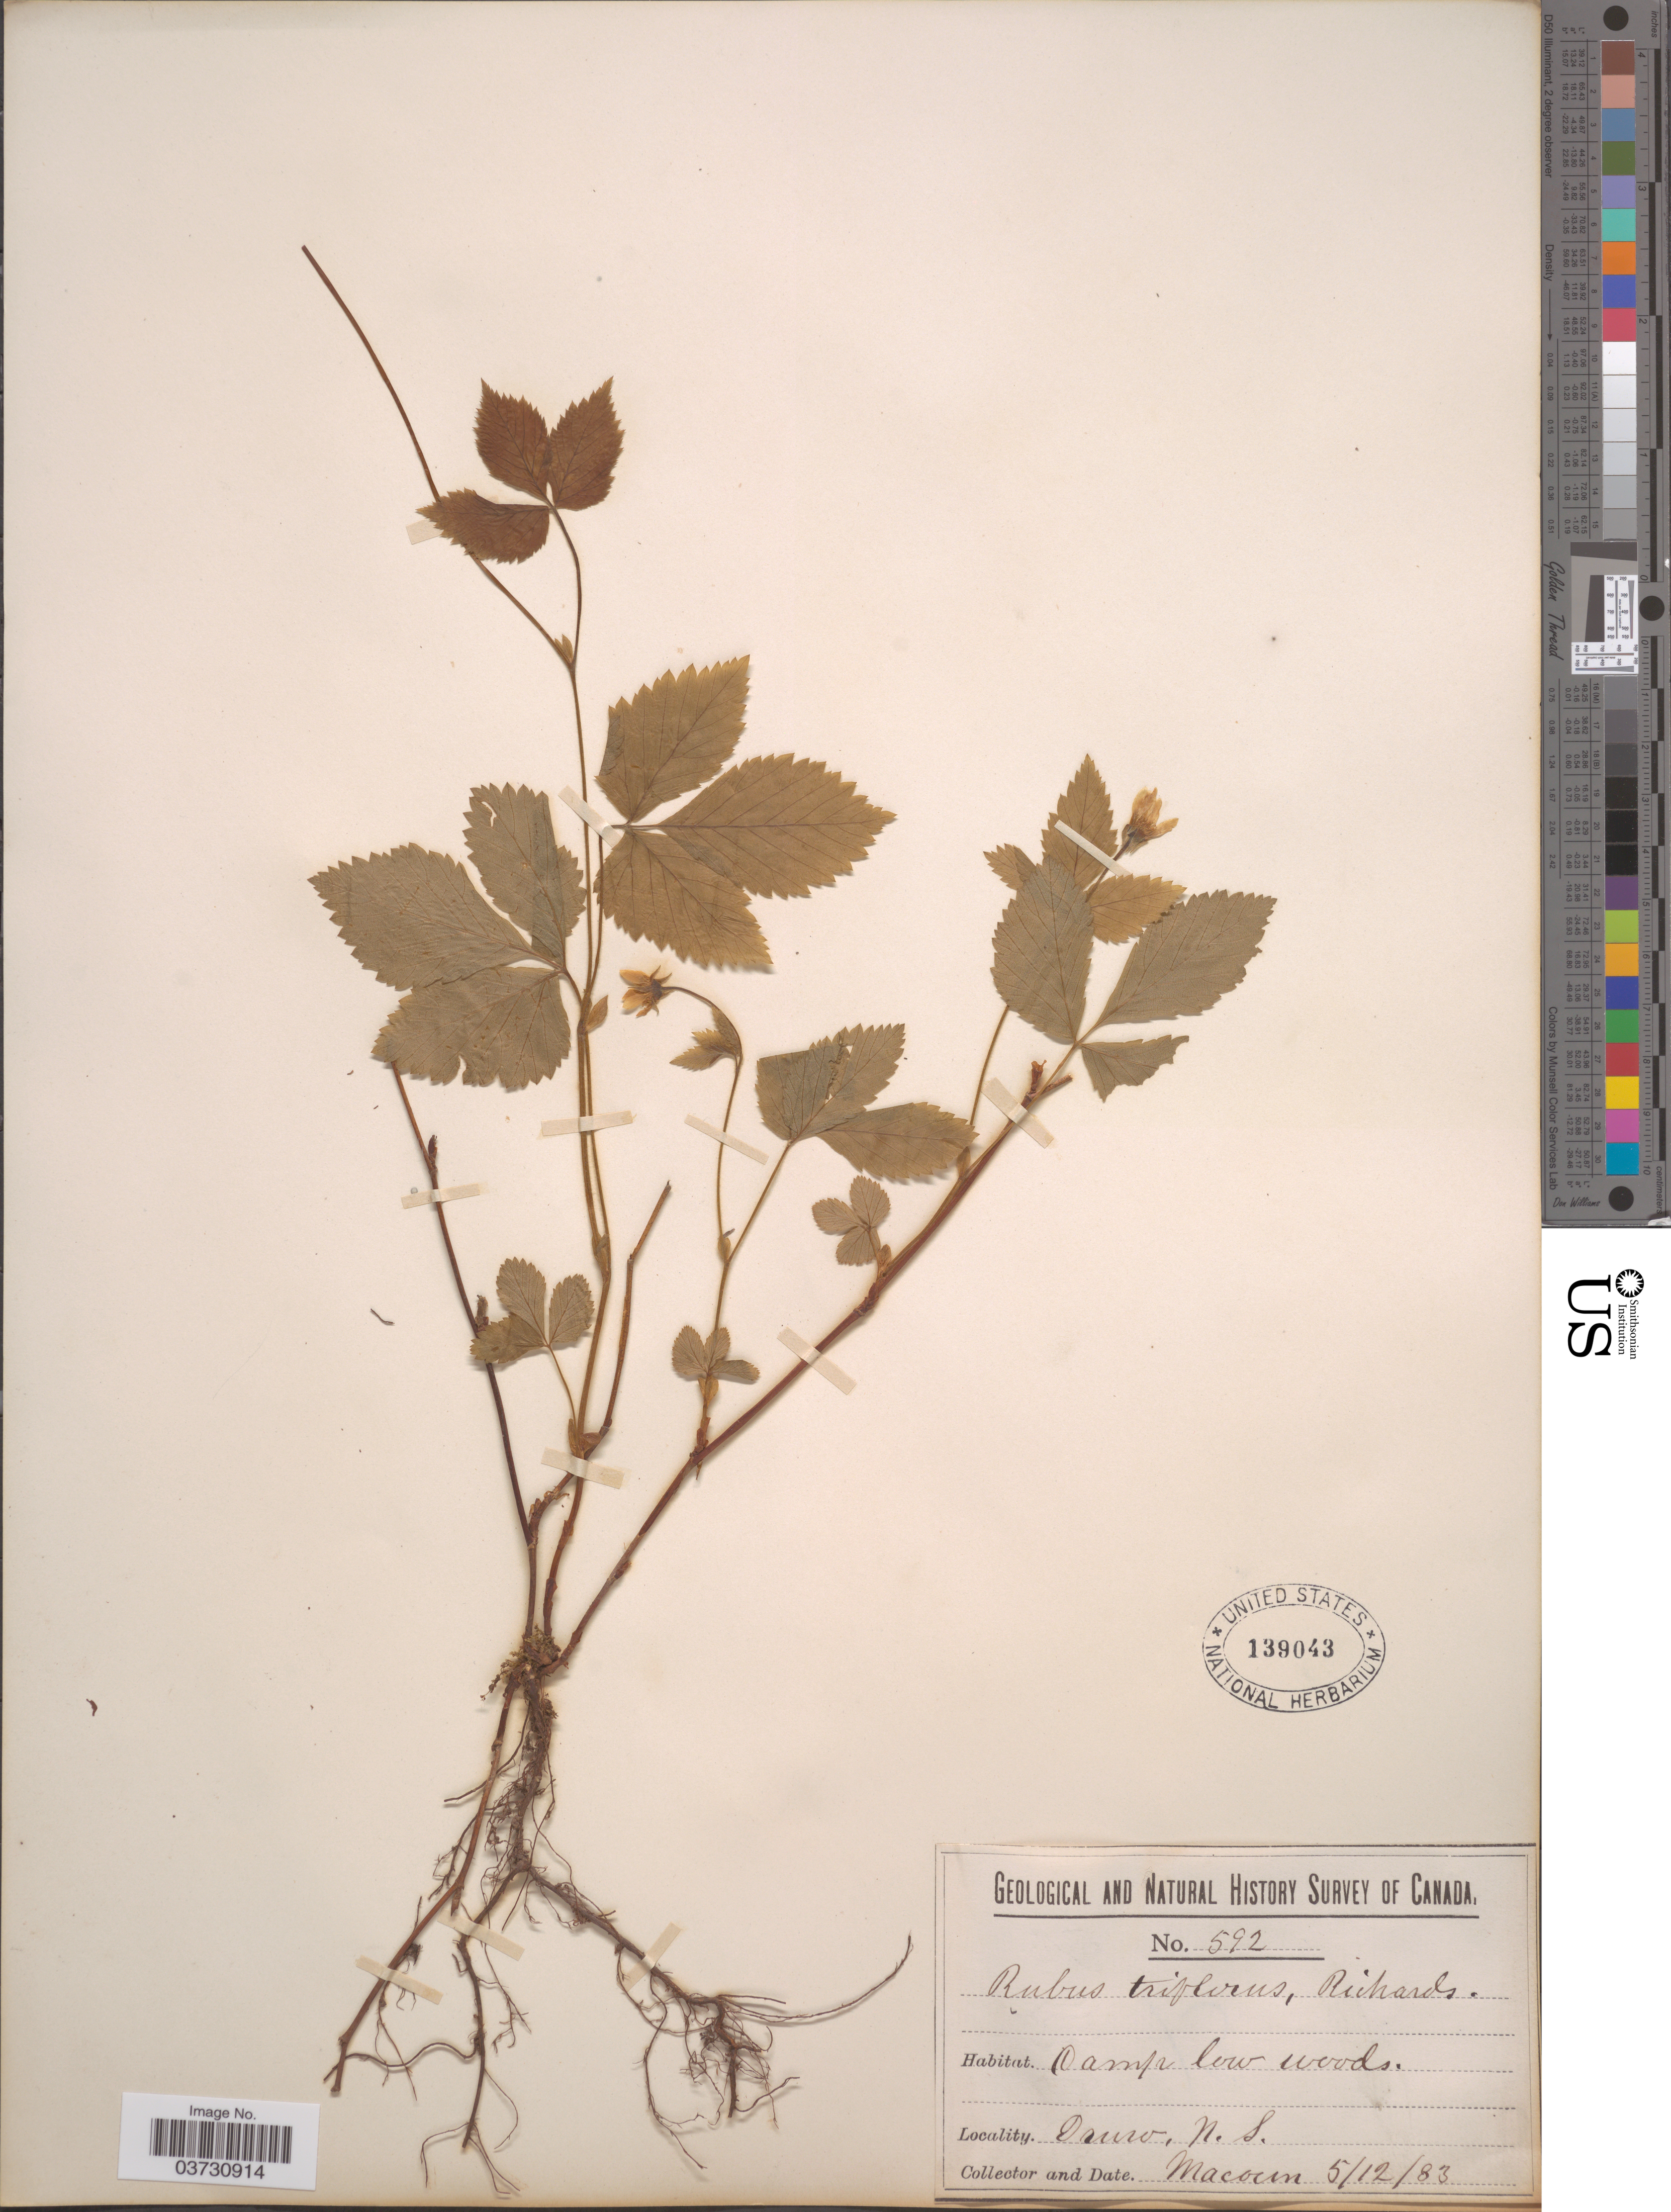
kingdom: Plantae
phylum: Tracheophyta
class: Magnoliopsida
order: Rosales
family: Rosaceae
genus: Rubus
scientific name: Rubus pubescens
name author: Raf.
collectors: -- Macoun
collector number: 592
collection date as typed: Transcribed d/m/y: 12/5/83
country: Canada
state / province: Nova Scotia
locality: Druw.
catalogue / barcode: US 139043